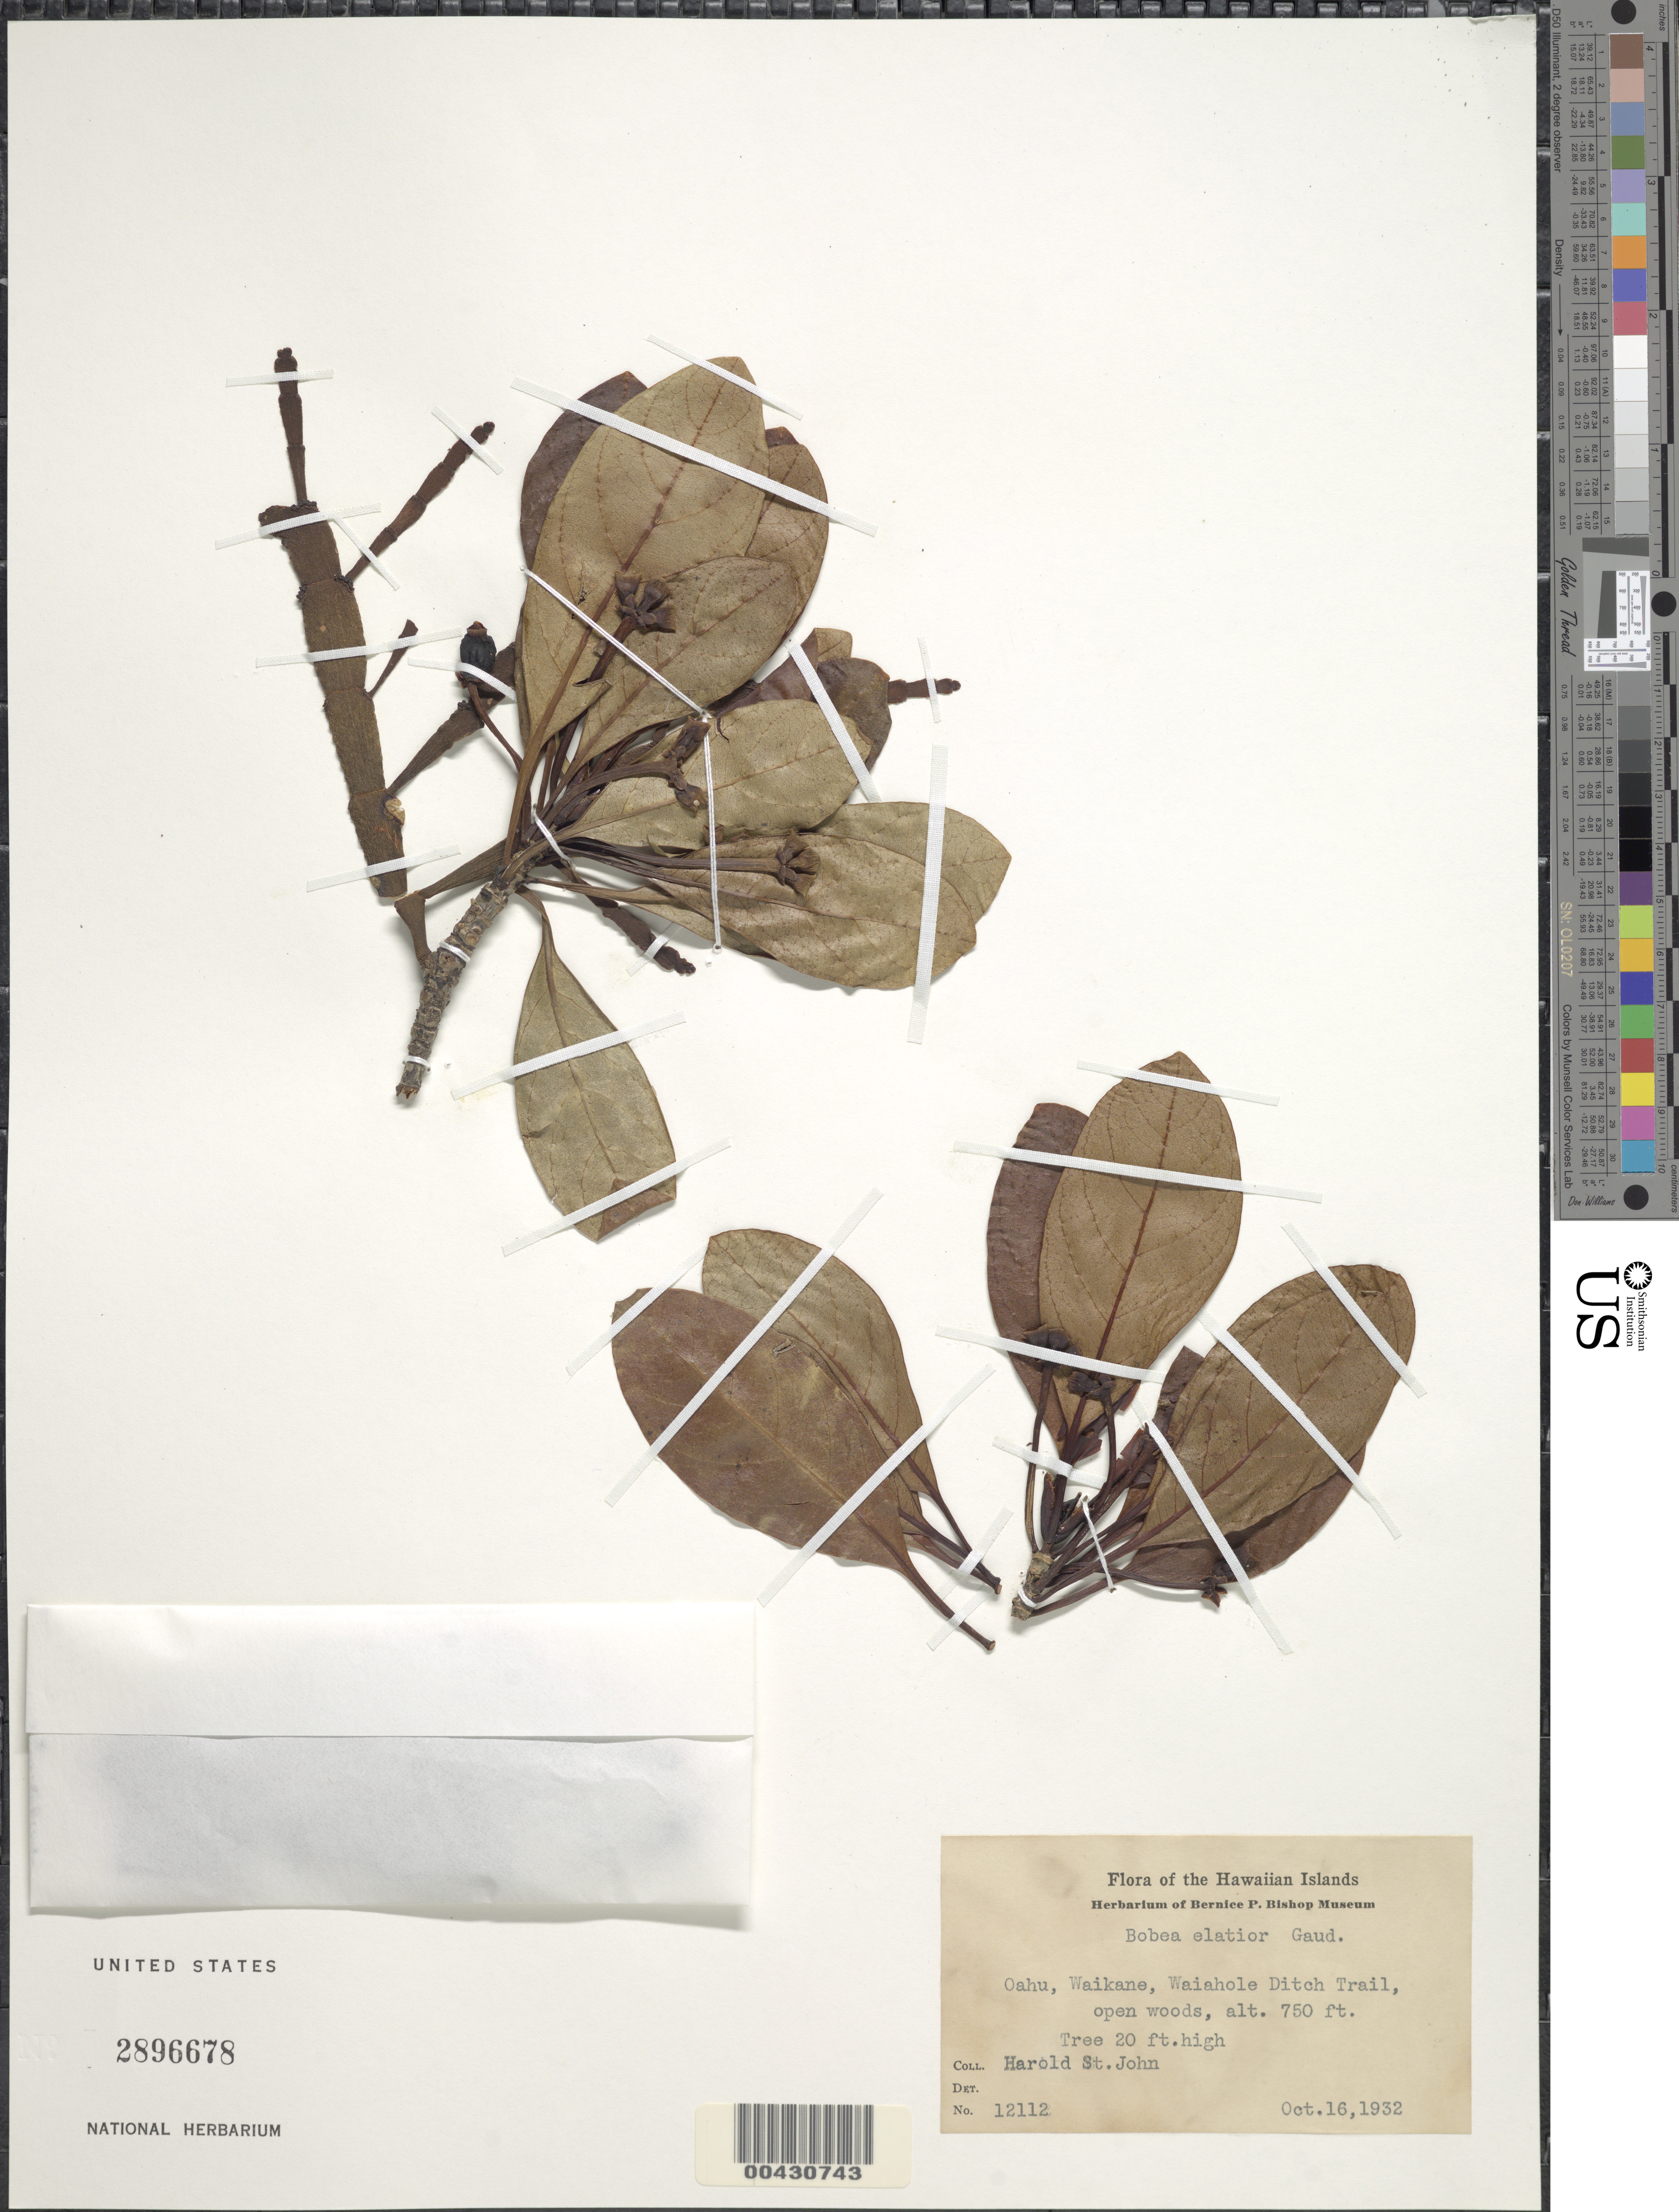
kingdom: Plantae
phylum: Tracheophyta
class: Magnoliopsida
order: Gentianales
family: Rubiaceae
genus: Bobea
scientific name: Bobea elatior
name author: Gaudich.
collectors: H. St. John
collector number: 12112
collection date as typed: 16 Oct 1932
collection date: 1932-10-16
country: United States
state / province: Hawaii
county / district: Honolulu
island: Oahu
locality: Waikanae, Waiahole Ditch Trail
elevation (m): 229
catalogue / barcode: US 2896678